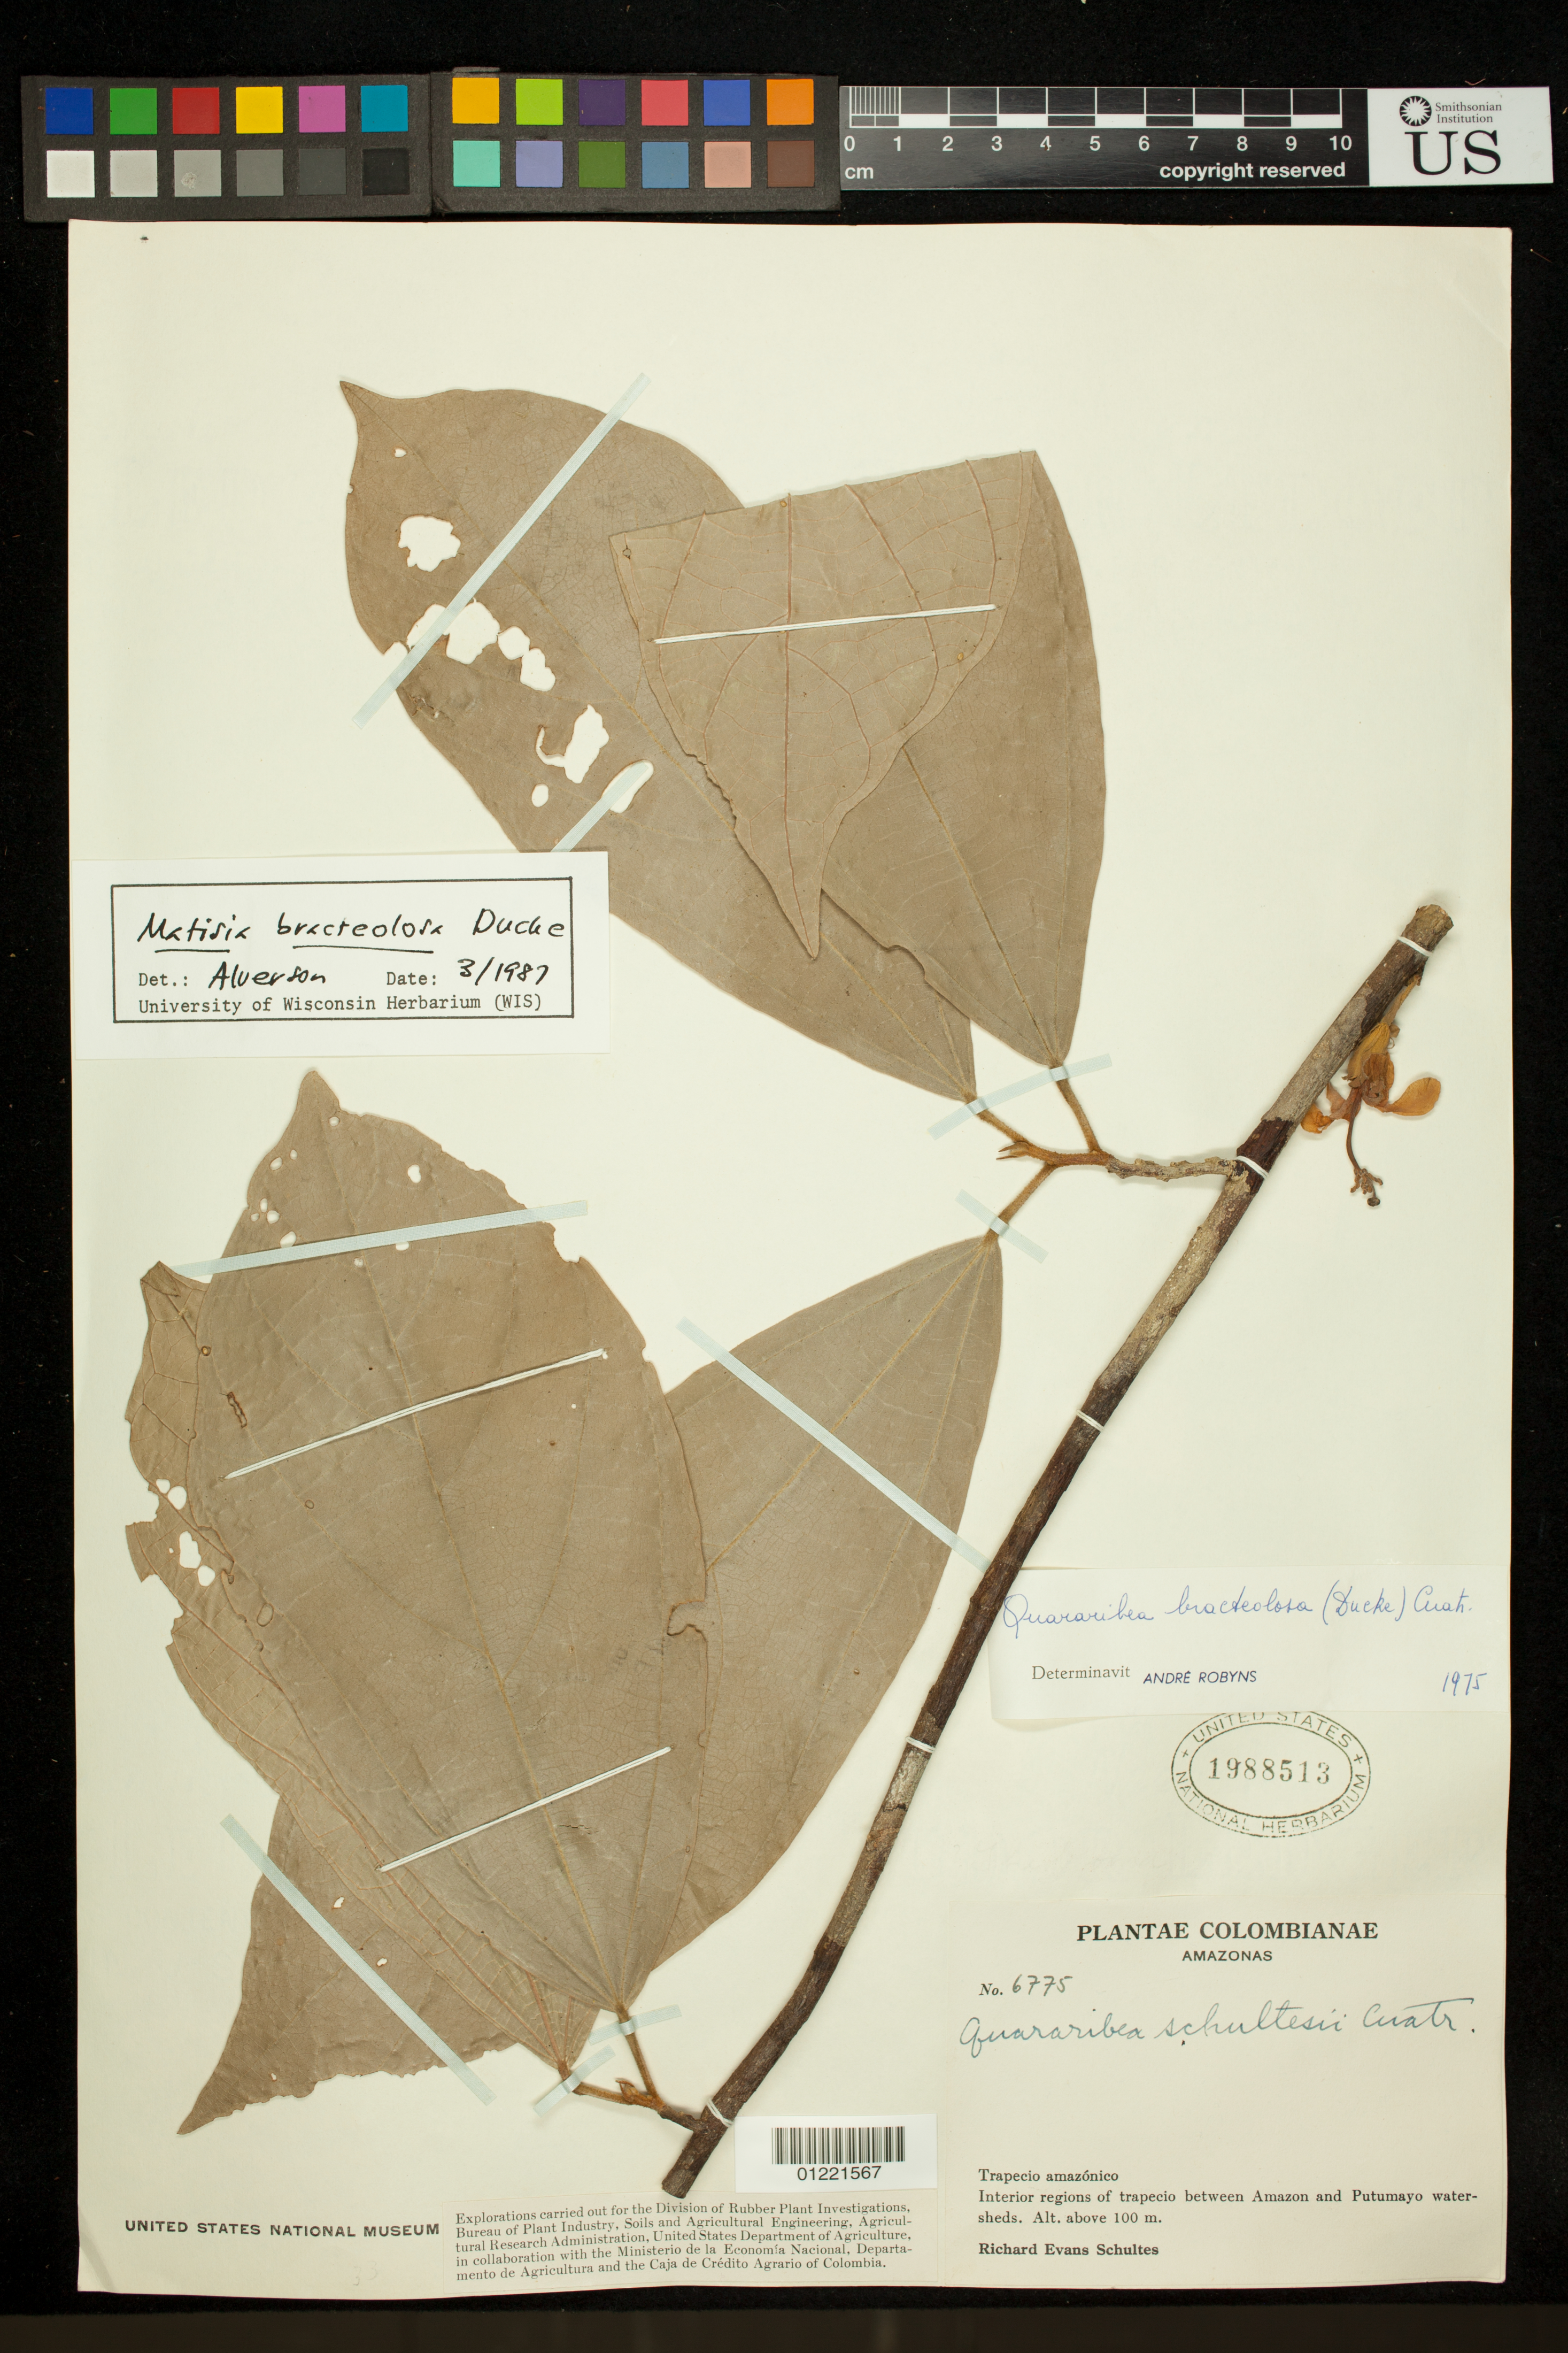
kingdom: Plantae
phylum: Tracheophyta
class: Magnoliopsida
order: Malvales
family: Malvaceae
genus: Matisia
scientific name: Matisia bracteolosa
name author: Ducke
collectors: R. E. Schultes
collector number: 6775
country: Colombia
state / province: Amazônas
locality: Trapecio anazonico. Interior region of trapecio between Amazon and Putumayo water-sheds.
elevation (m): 100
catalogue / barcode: US 1988513